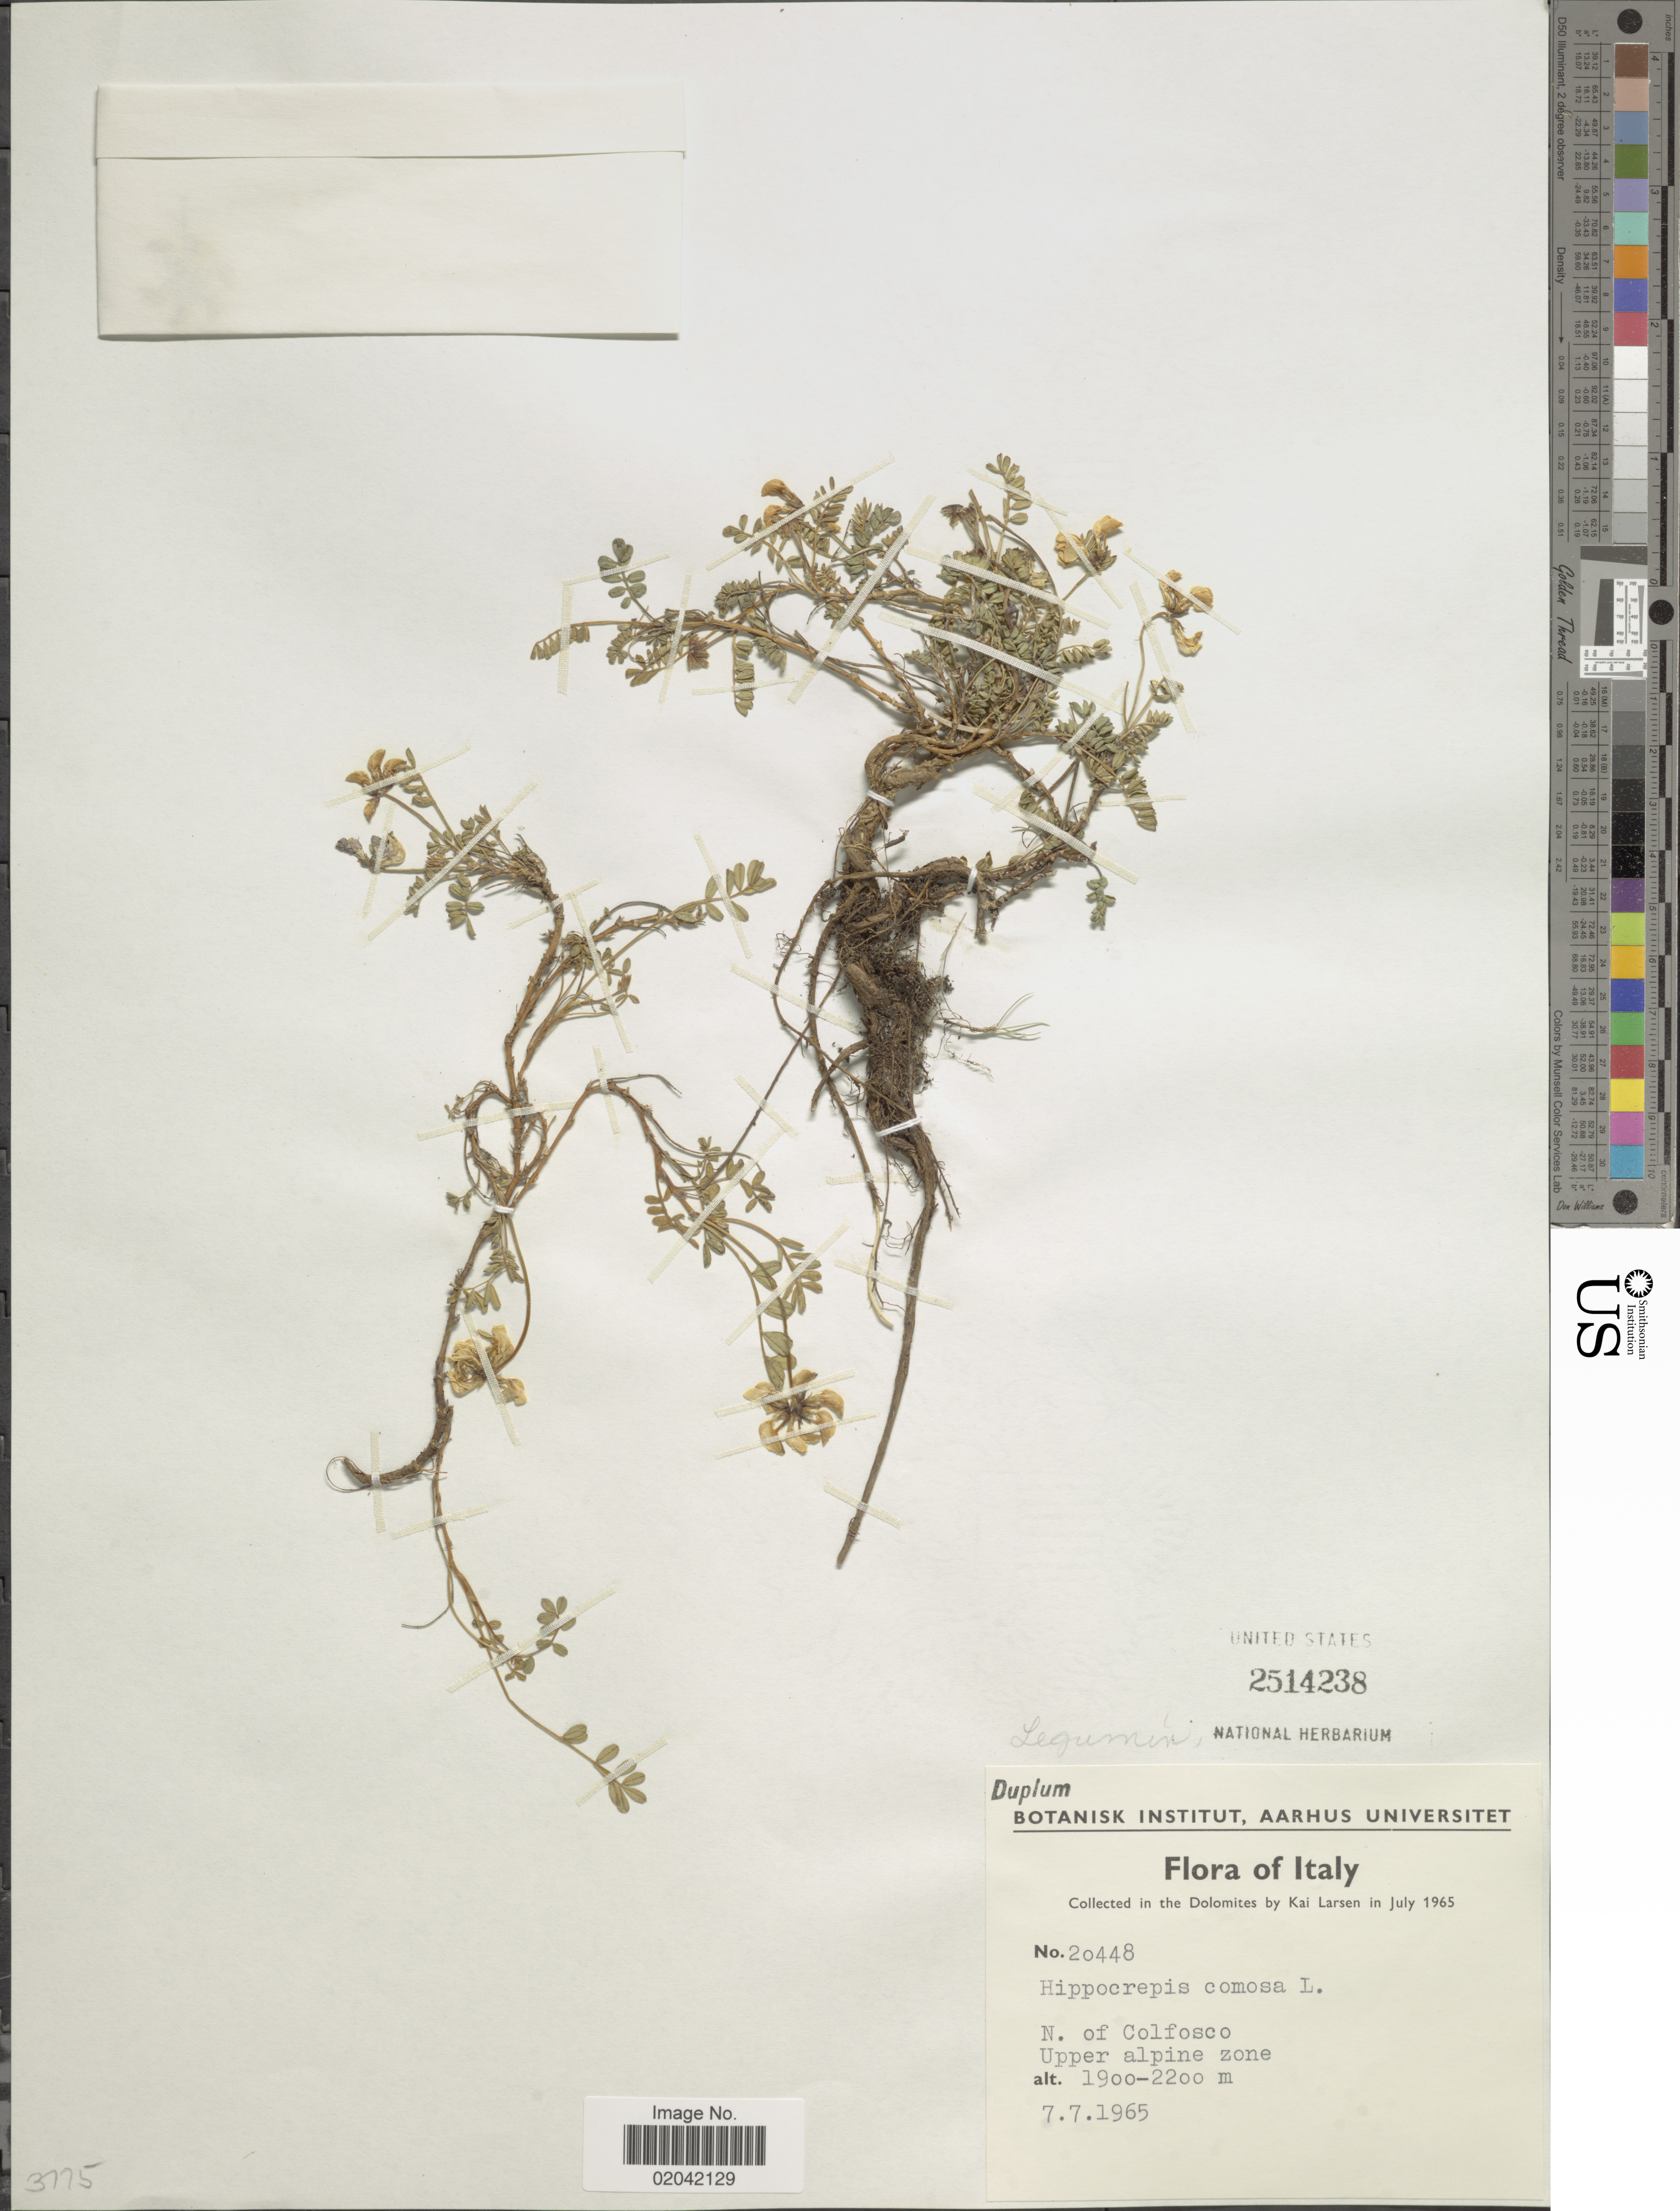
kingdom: Plantae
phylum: Tracheophyta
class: Magnoliopsida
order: Fabales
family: Fabaceae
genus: Hippocrepis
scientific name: Hippocrepis comosa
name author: L.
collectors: K. Larsen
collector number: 20448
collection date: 1965-07-07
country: Italy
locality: Dolomites. N. of Colfosco. Upper alpine zone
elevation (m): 1900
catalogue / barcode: US 2514238